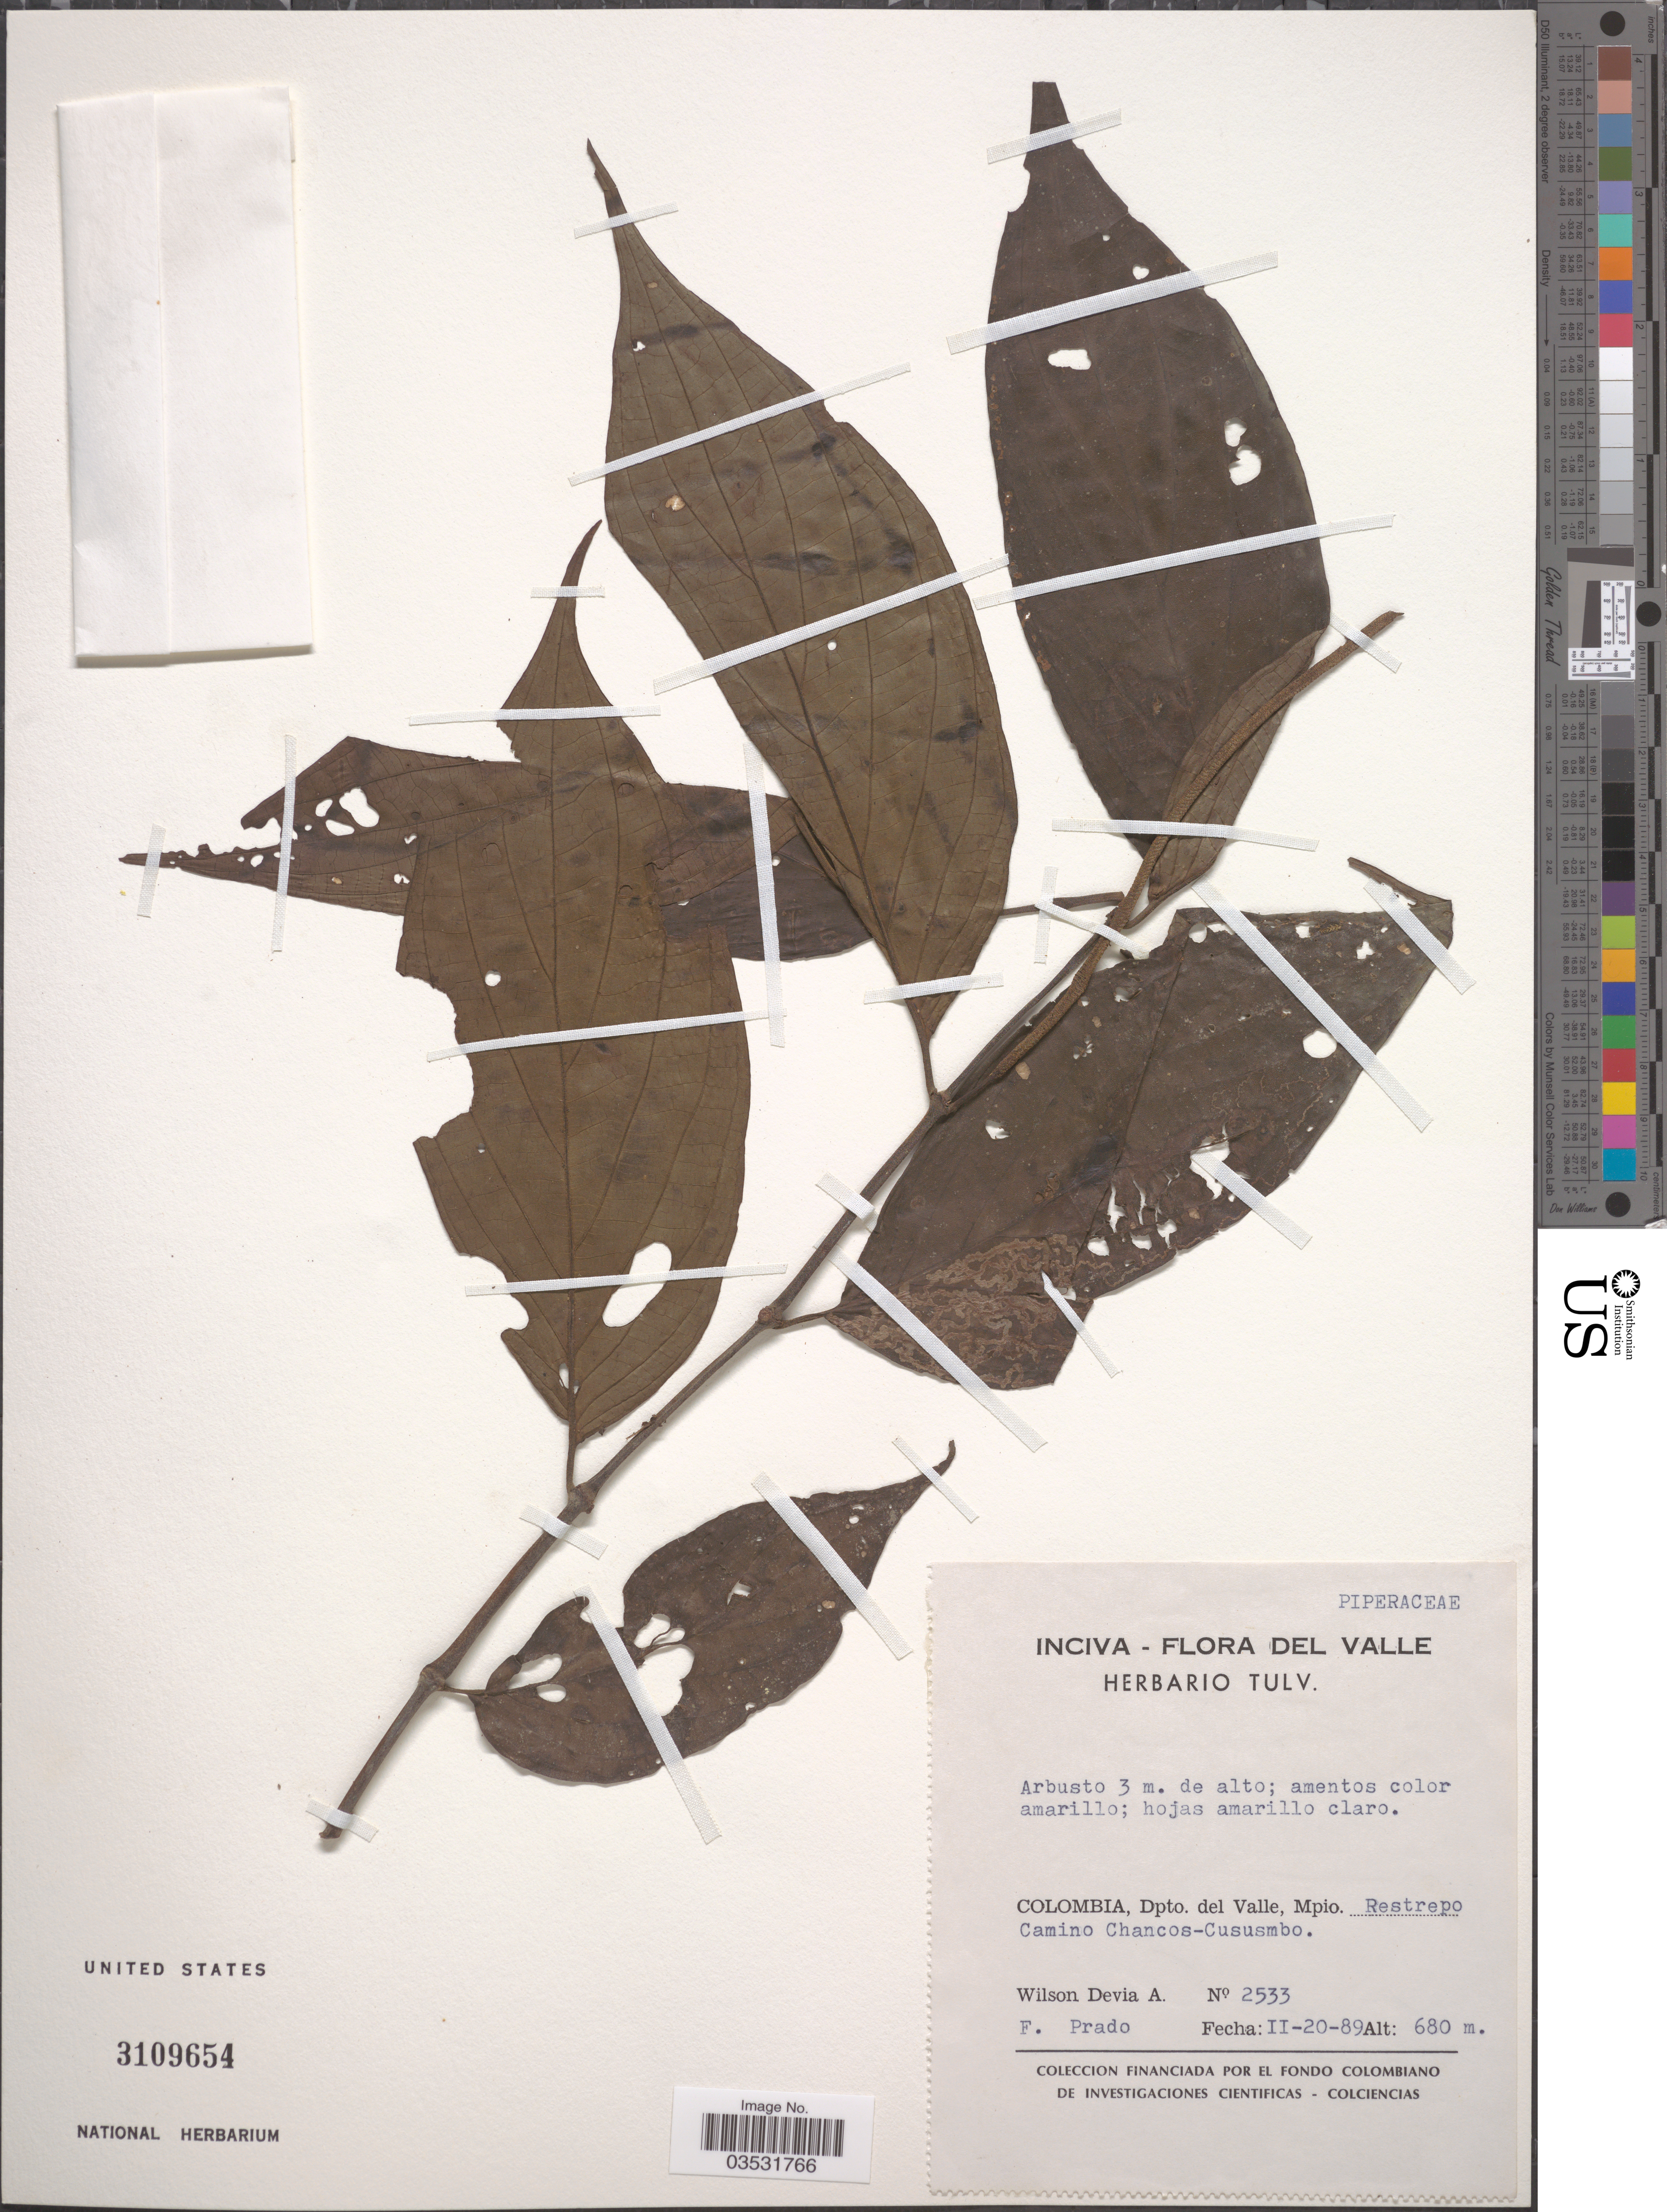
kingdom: Plantae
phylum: Tracheophyta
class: Magnoliopsida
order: Piperales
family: Piperaceae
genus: Piper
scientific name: Piper sp.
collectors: W. Devia A. & F. Prado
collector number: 2533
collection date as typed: Transcribed d/m/y: 20/2/89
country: Colombia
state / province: Valle del Cauca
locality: Dpto. del Valle, Mpio. Restrepo. Camino Chancos - Cususmbo.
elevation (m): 680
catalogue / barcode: US 3109654